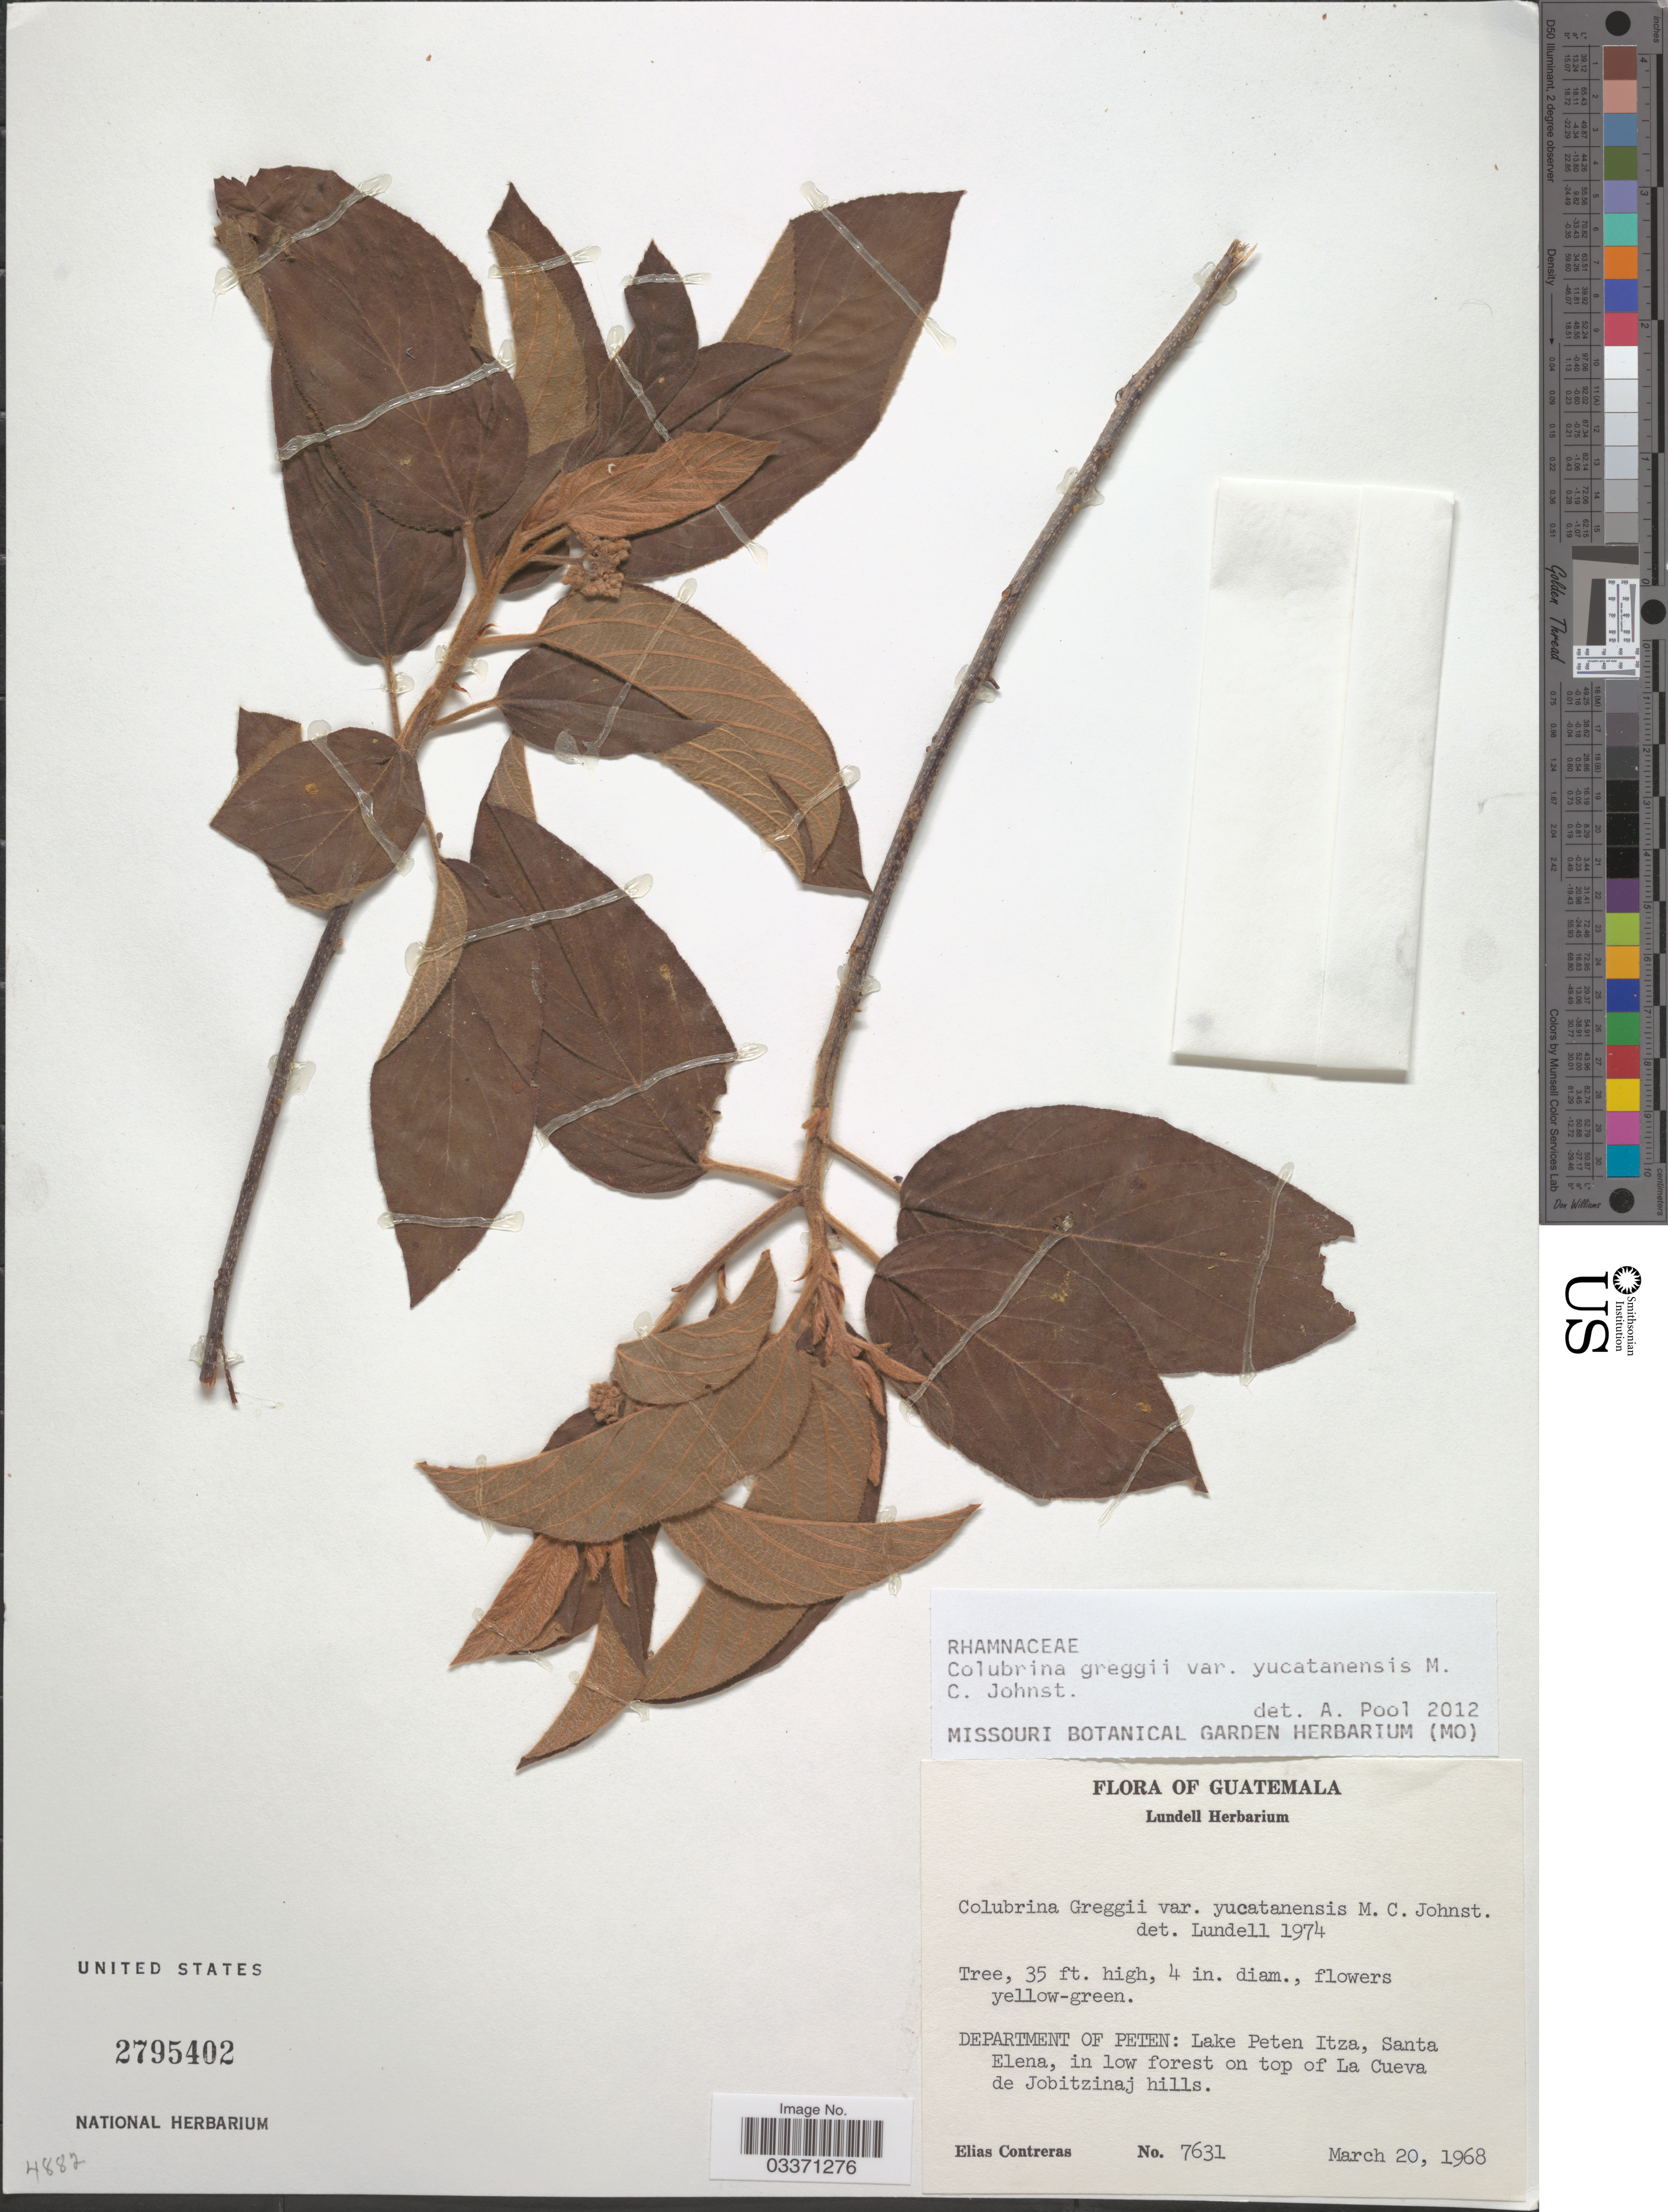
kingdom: Plantae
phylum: Tracheophyta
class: Magnoliopsida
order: Rosales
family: Rhamnaceae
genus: Colubrina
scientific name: Colubrina greggii var. yucatanensis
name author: M.C. Johnst.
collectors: E. Contreras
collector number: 7631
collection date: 1968-03-20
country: Guatemala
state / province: El Petén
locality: Department of Peten: Lake Peten Itza, Santa Elena, in low forest on top of La Cueva de Jobitzinaj hills.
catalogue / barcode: US 2795402